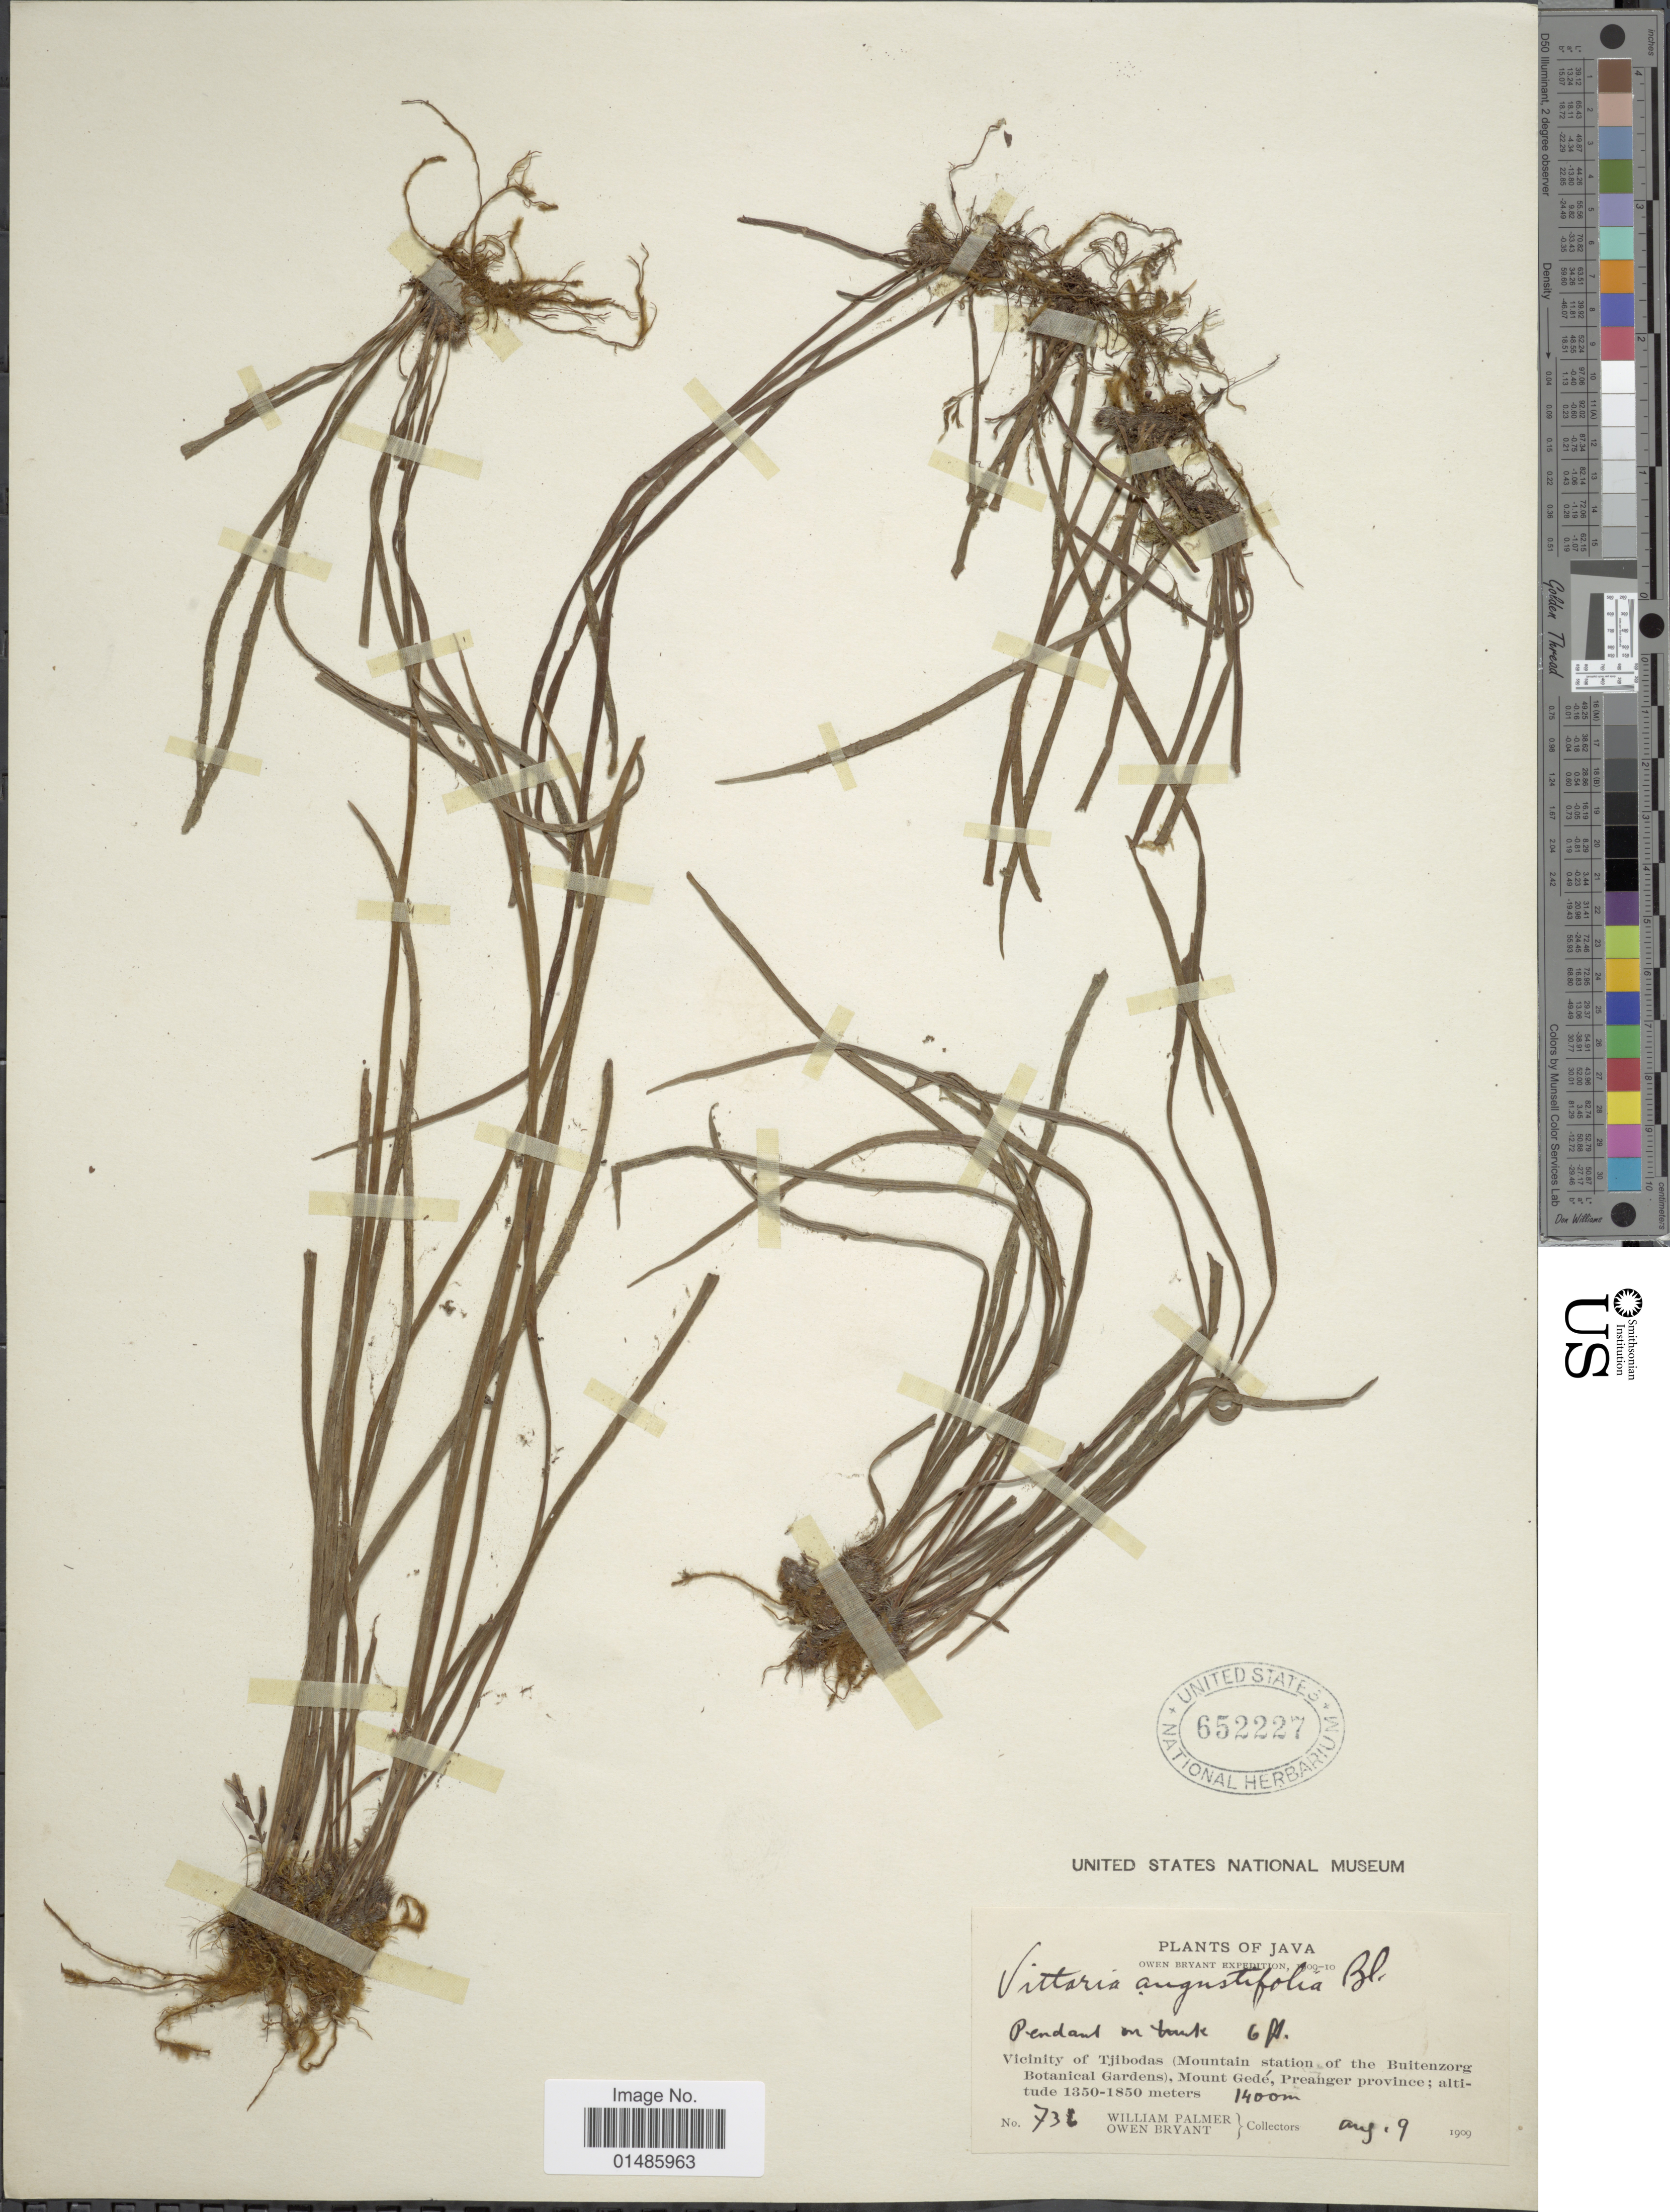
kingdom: Plantae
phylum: Tracheophyta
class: Polypodiopsida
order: Polypodiales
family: Pteridaceae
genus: Haplopteris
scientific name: Haplopteris angustifolia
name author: (Blume) E.H. Crane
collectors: W. Palmer & O. Bryant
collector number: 736*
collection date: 1909-08-09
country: Indonesia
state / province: Java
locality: Vicinity of Tjibodas (Mountain station of the Buitenzorg Botanical Gardens), Mount Gedé, Preanger province.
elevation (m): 1400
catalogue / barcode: US 652227